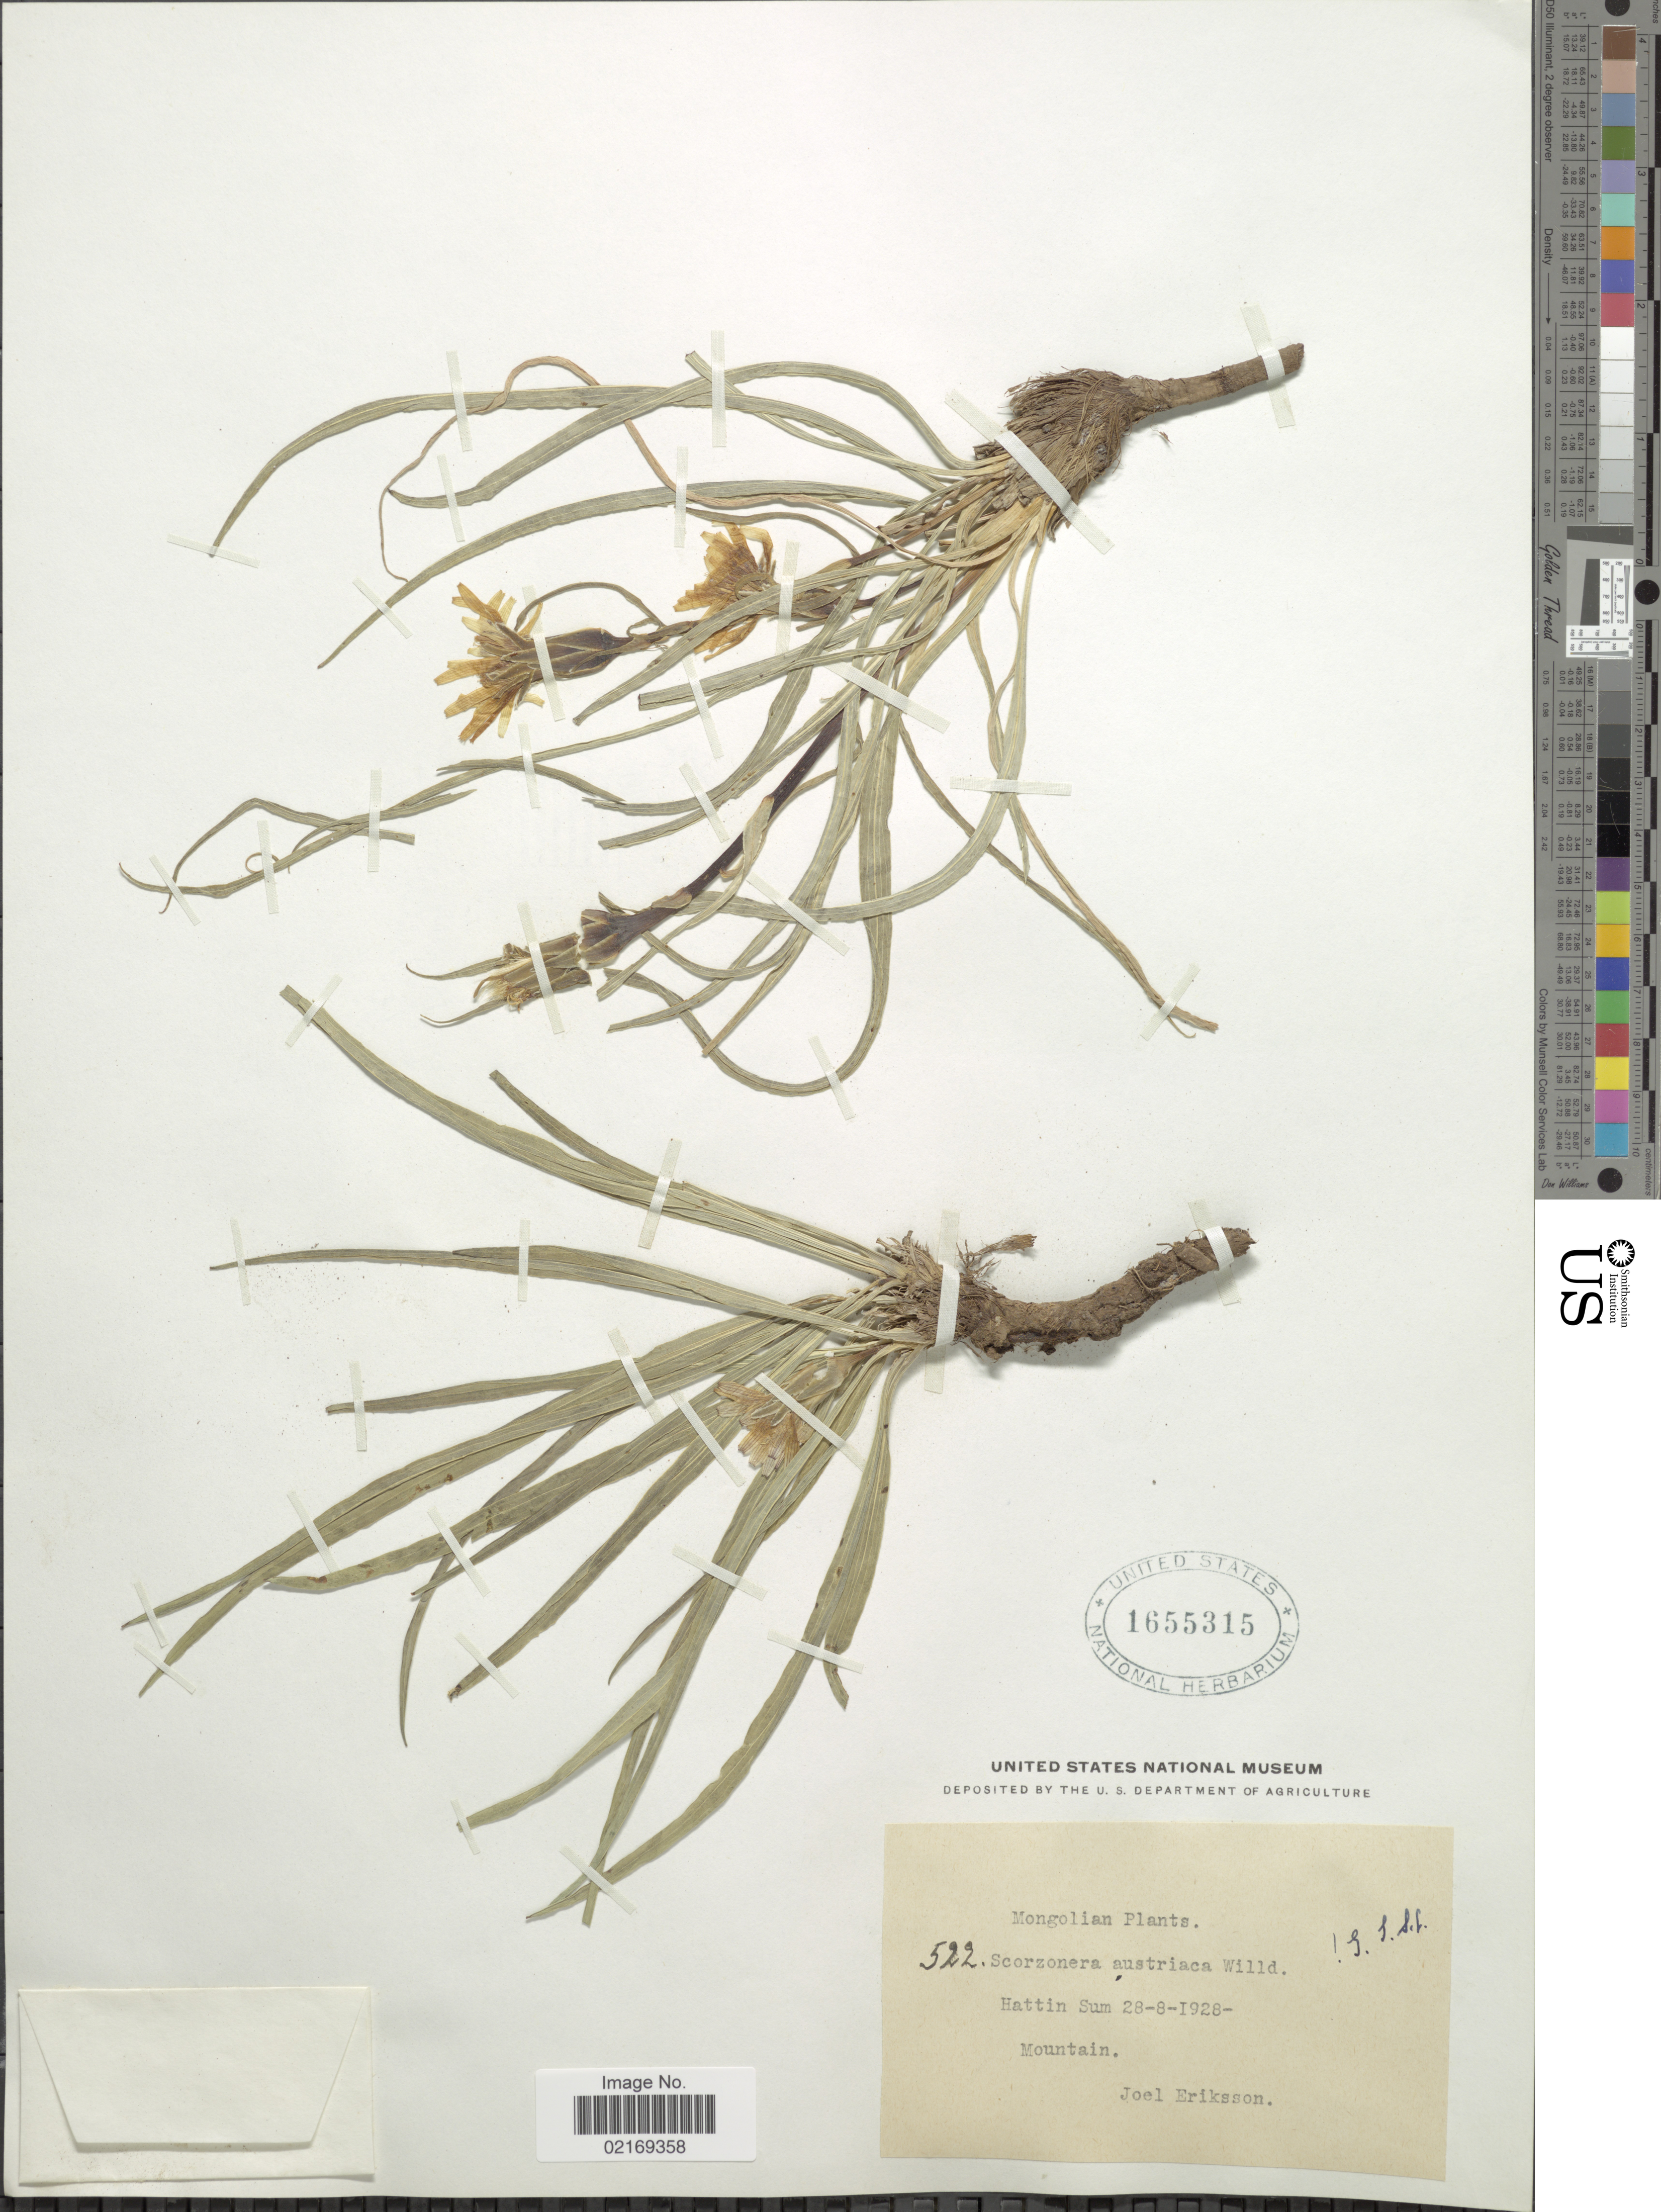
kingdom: Plantae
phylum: Tracheophyta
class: Magnoliopsida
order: Asterales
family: Asteraceae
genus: Scorzonera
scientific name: Scorzonera austriaca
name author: Willd.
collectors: J. Eriksson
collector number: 522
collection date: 1928-08-28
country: Mongolia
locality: Hattin Sum, mountain.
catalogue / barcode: US 1655315